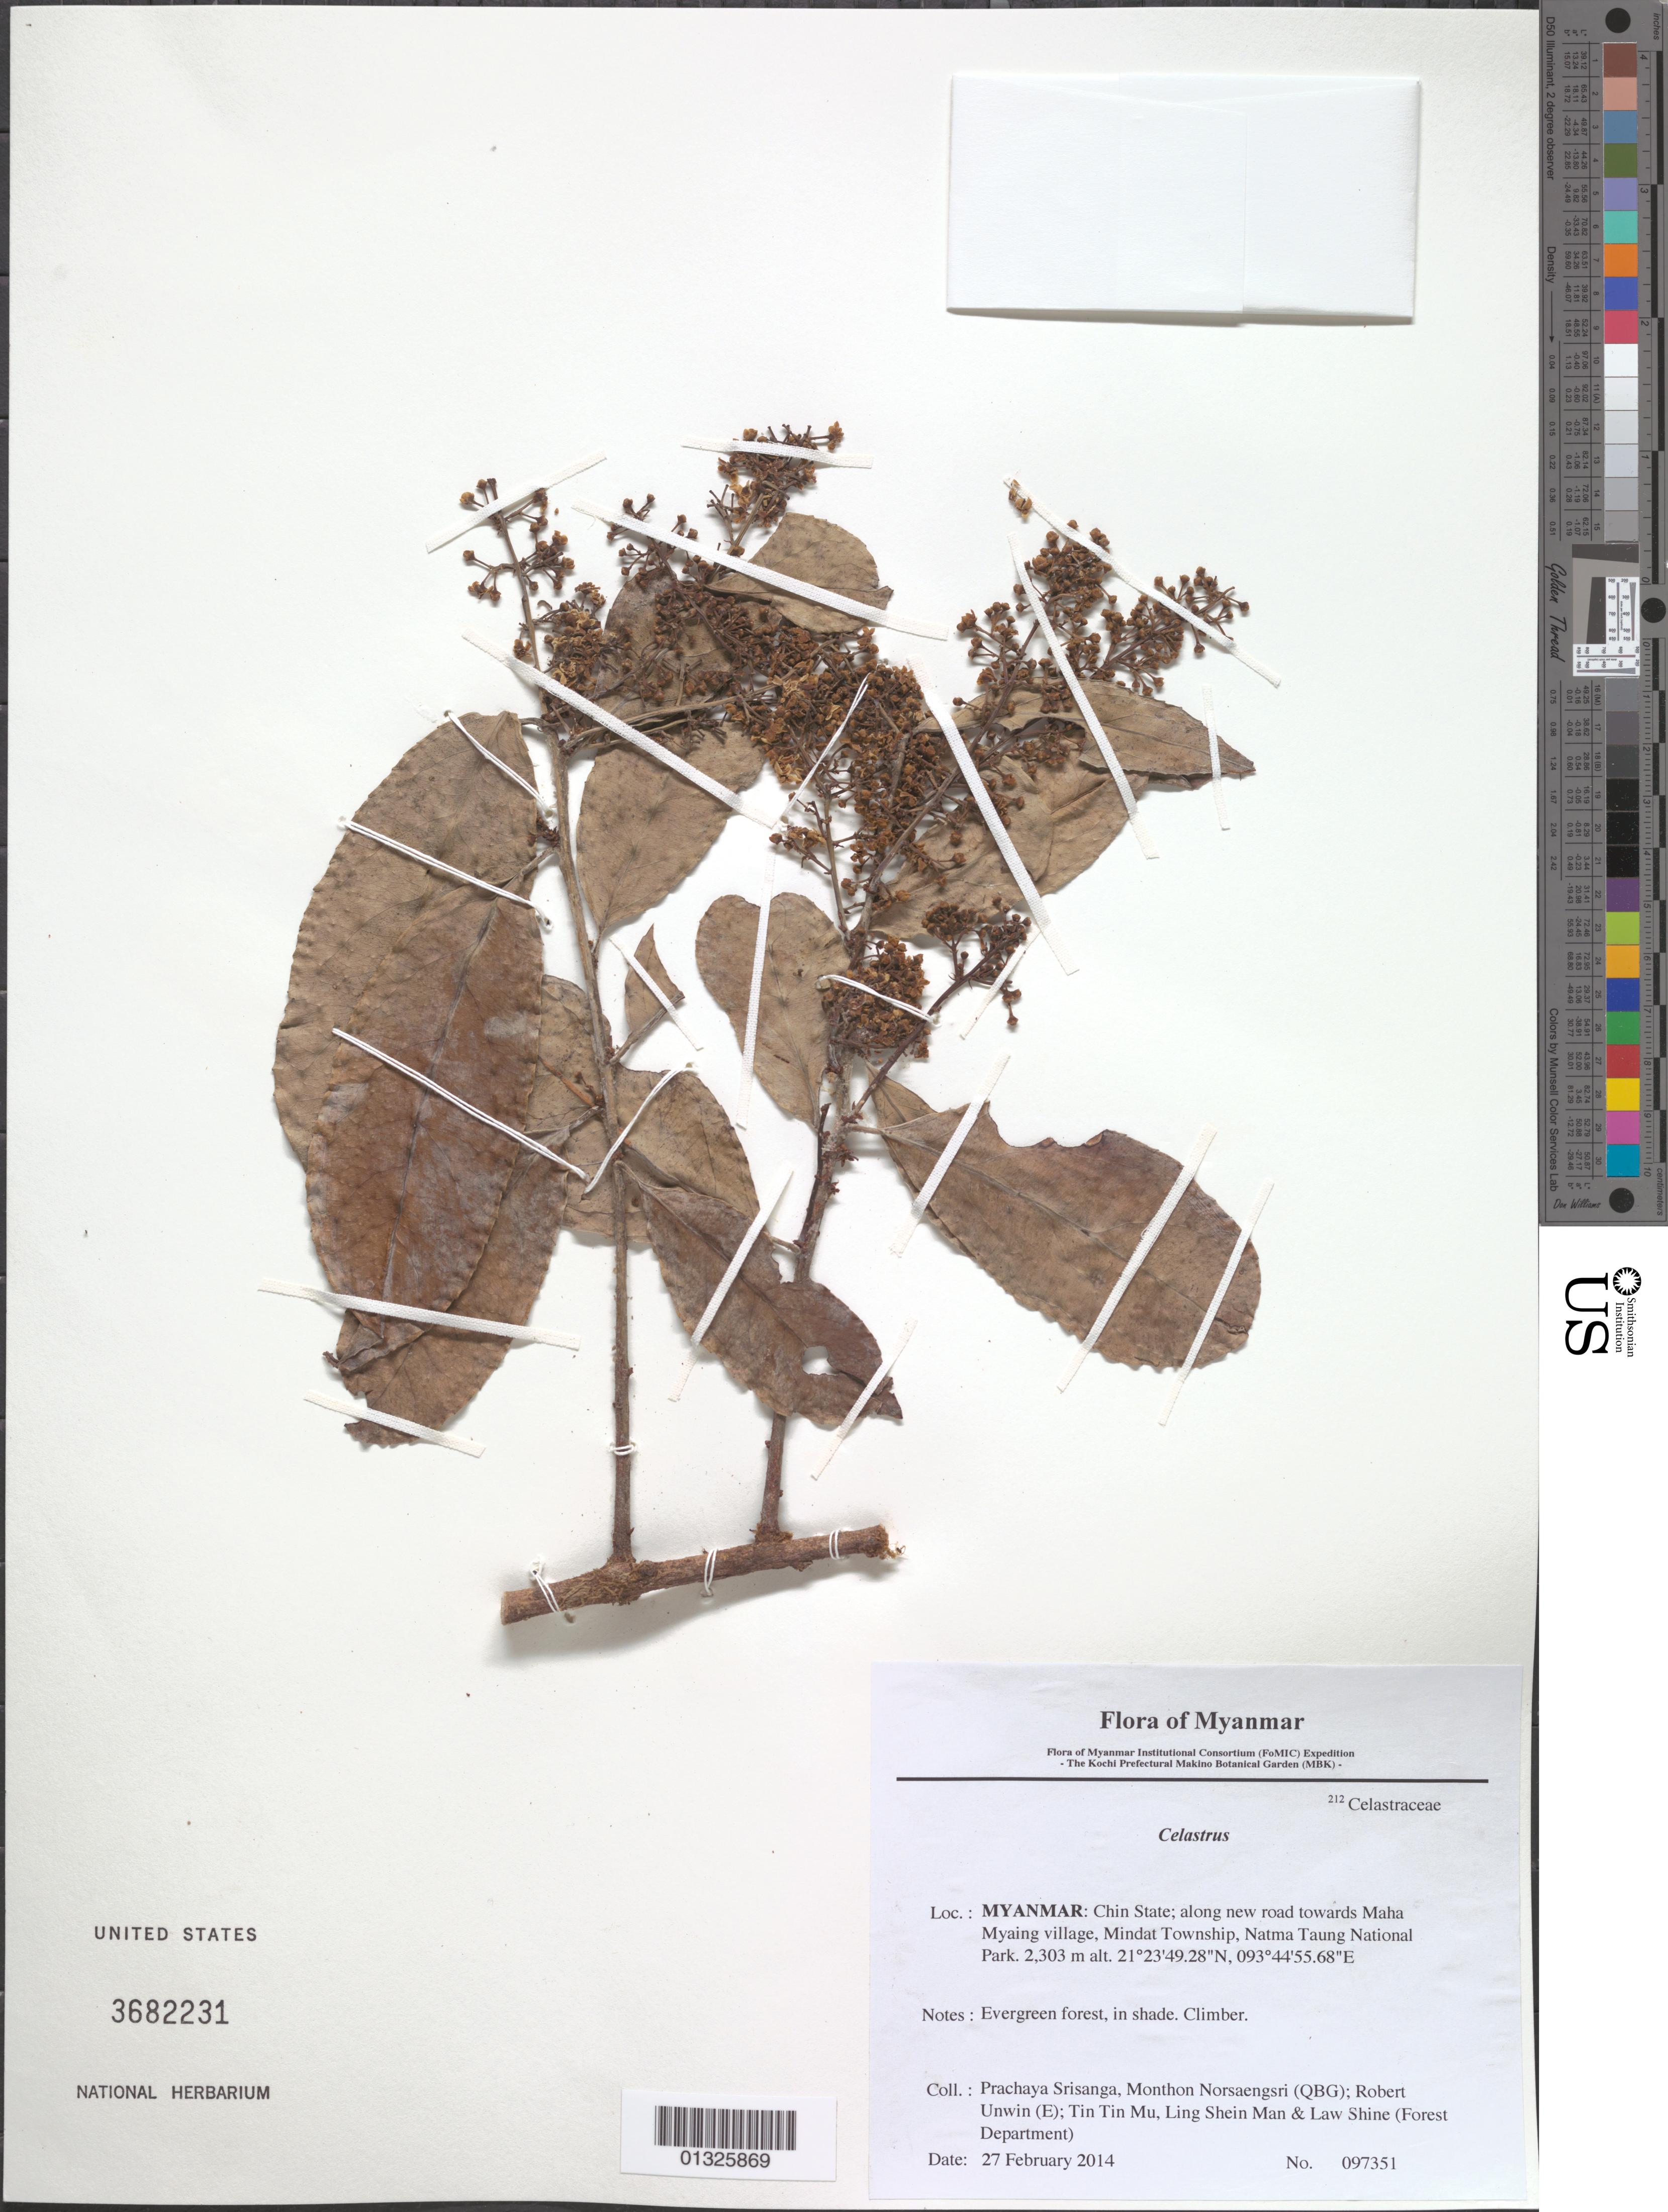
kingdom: Plantae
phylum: Tracheophyta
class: Magnoliopsida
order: Celastrales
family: Celastraceae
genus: Celastrus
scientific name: Celastrus sp.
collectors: P. Srisanga, M. Norsaengsri, R. Unwin, Tin Tin Mu, Ling Shein Man & L. Shine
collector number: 97351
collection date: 2014-02-27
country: Myanmar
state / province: Chin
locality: Along new road towards Maha Myaing Village, Mindat Township, Natma Taung National Park.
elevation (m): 2303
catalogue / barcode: US 3682231